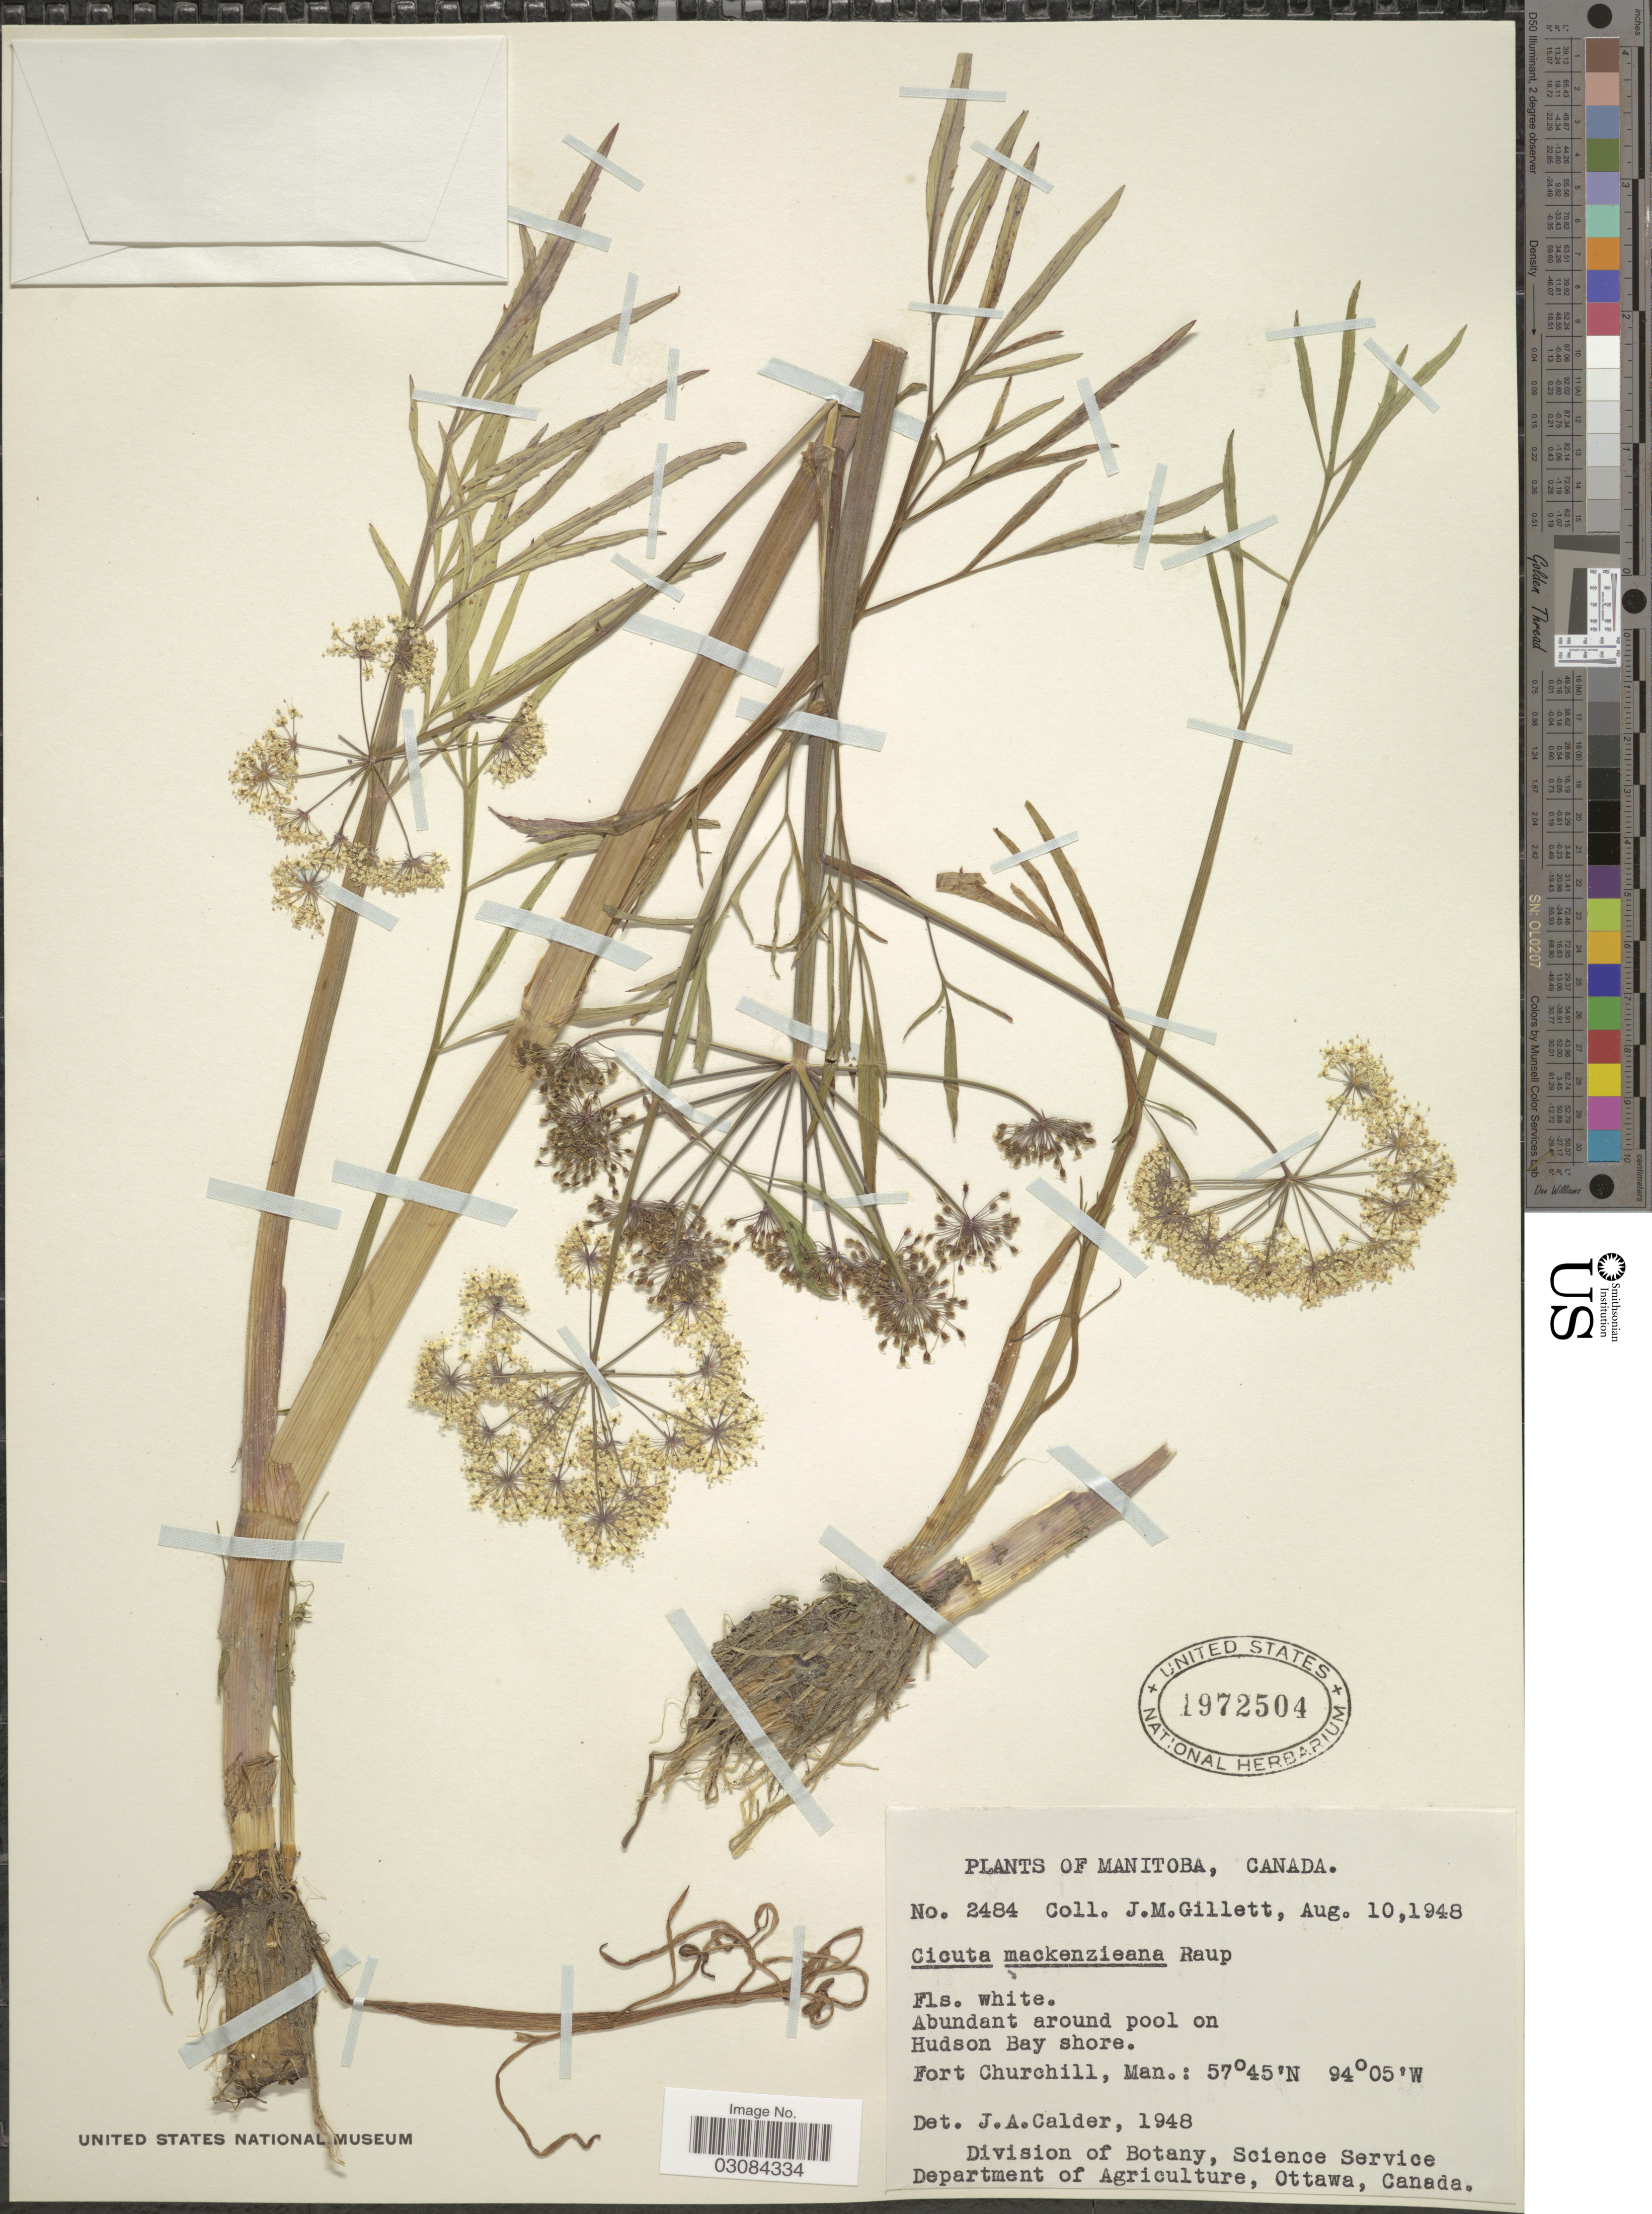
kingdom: Plantae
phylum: Tracheophyta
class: Magnoliopsida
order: Apiales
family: Apiaceae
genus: Cicuta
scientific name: Cicuta mackenzieana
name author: Raup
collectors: J. M. Gillett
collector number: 2484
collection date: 1948-08-10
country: Canada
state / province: Manitoba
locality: Hudson Bay shore. Fort Churchill, Man.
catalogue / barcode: US 1972504